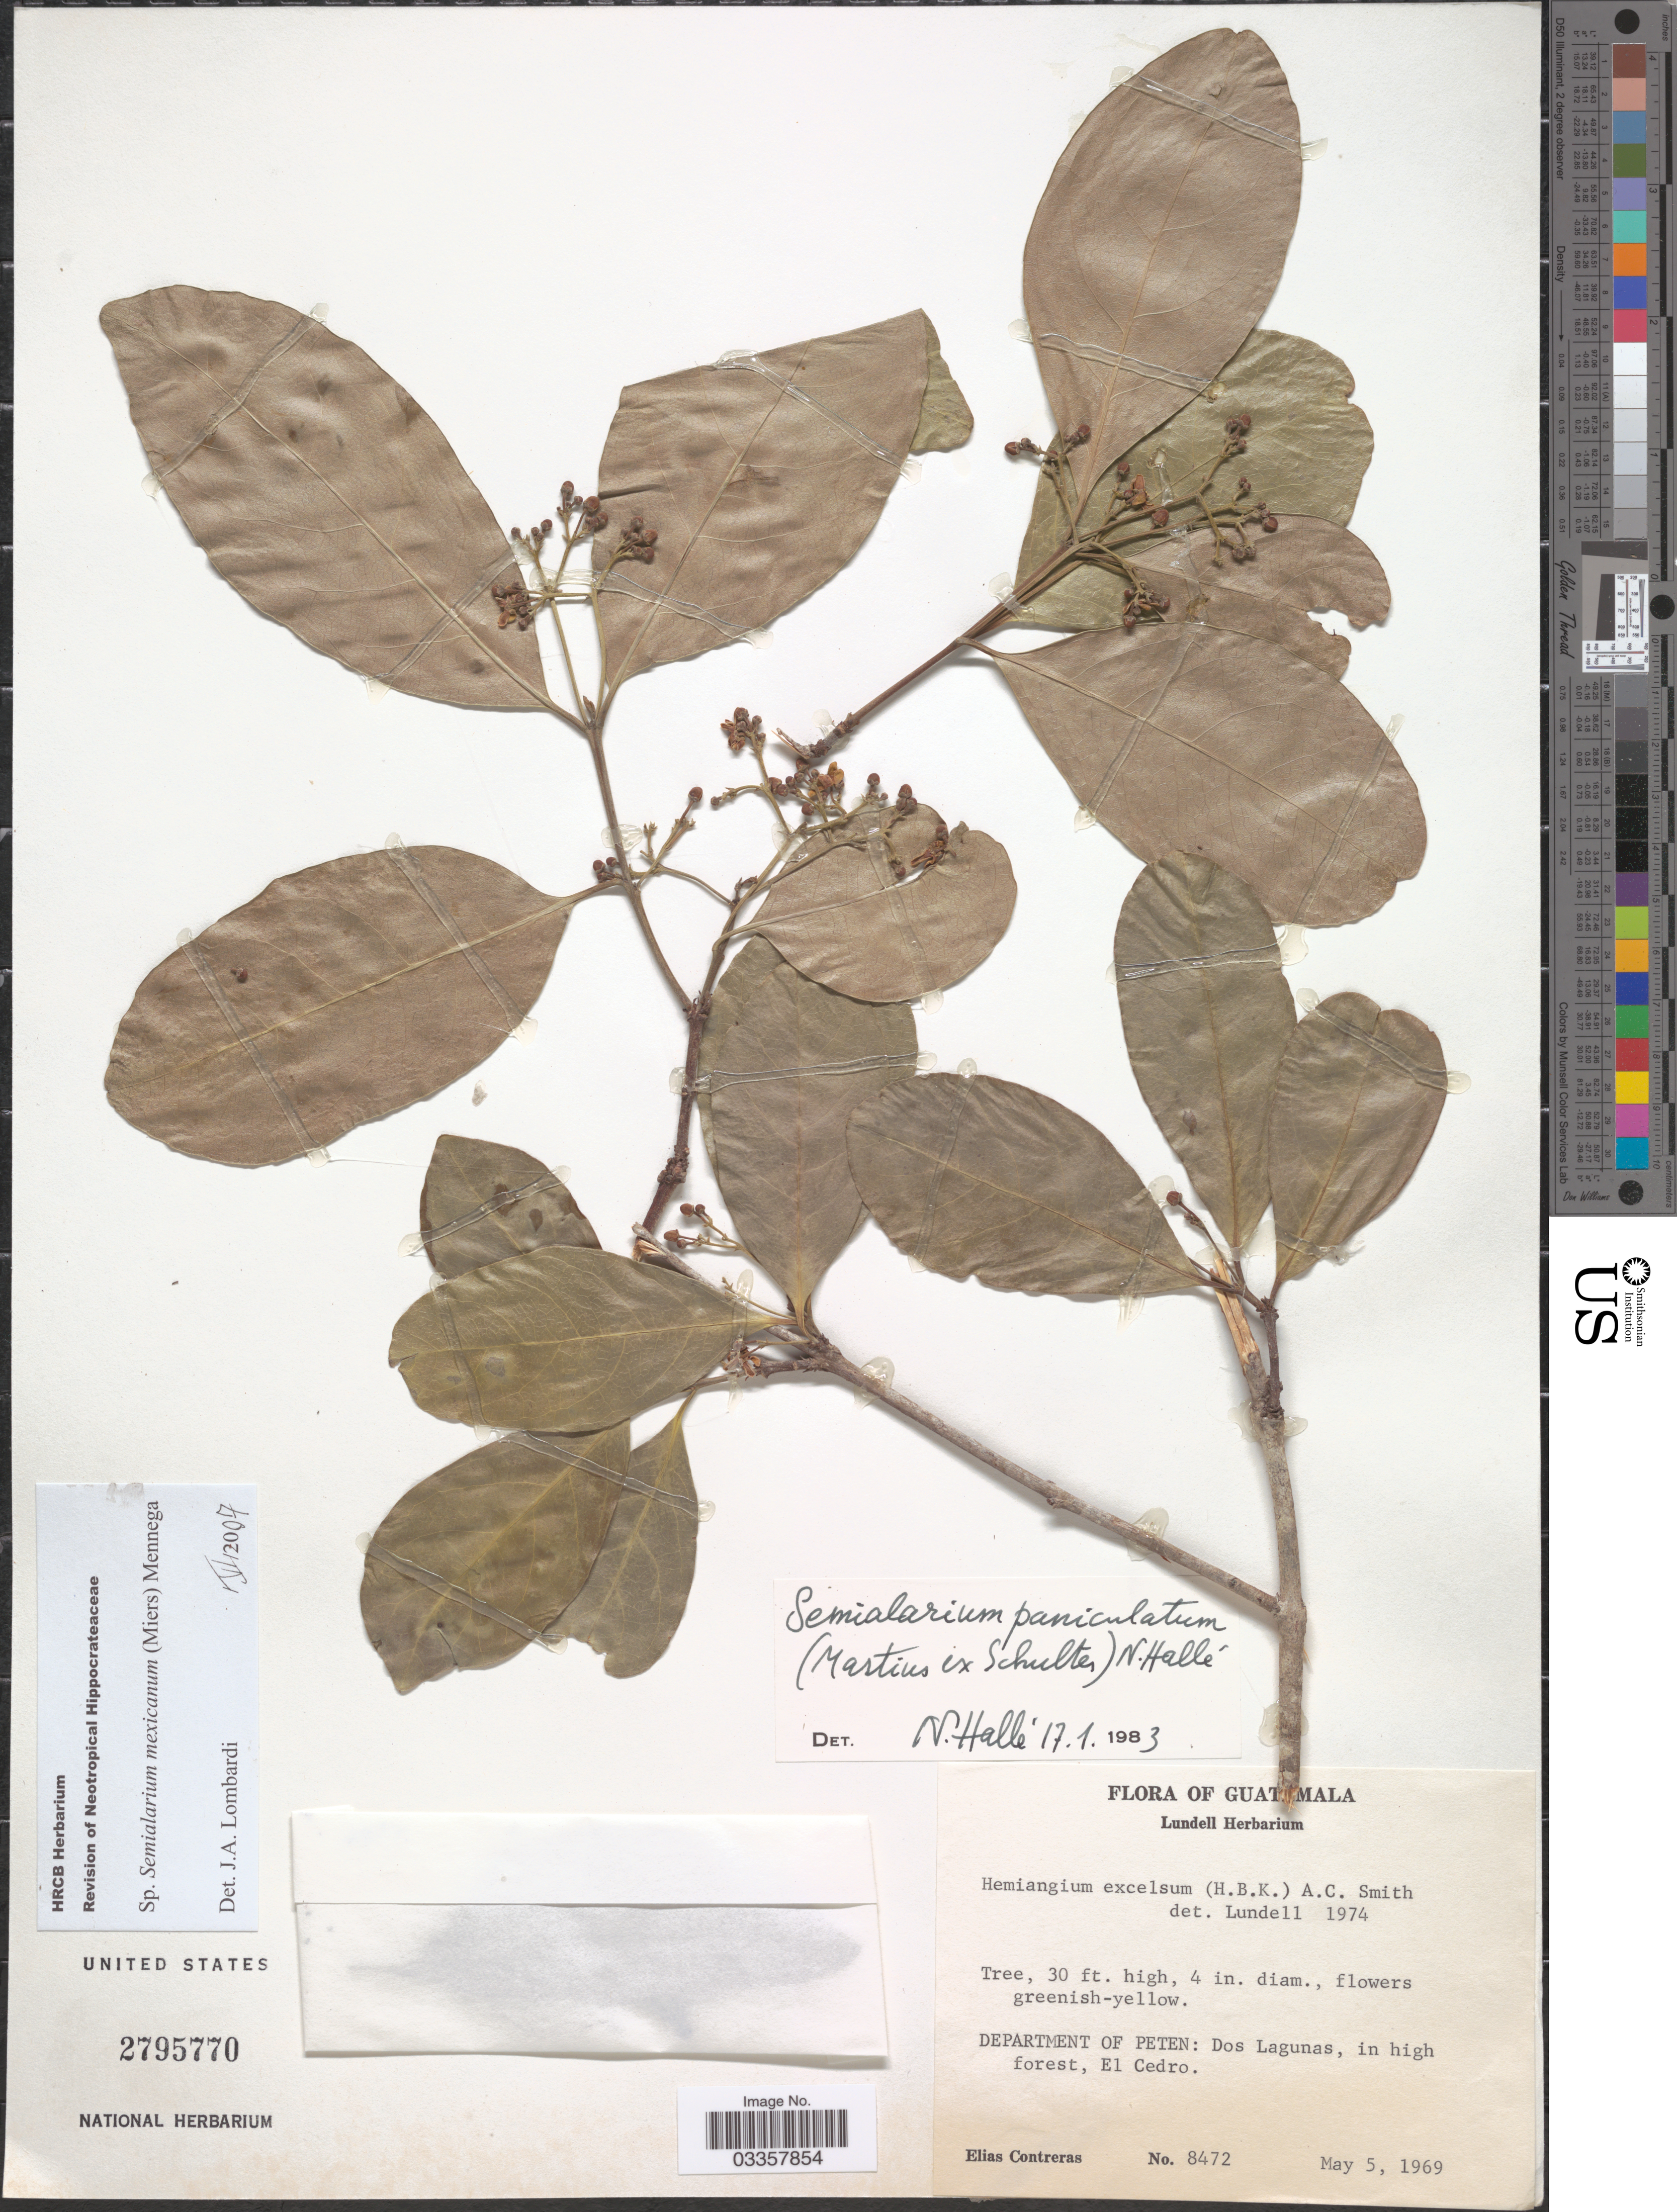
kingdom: Plantae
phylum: Tracheophyta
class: Magnoliopsida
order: Celastrales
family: Celastraceae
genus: Semialarium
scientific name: Semialarium mexicanum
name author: (Miers) Mennega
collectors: E. Contreras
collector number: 8472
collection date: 1969-05-05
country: Guatemala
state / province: El Petén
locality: Department of Peten: Dos Lagunas, in high forest, El Cedro.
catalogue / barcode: US 2795770